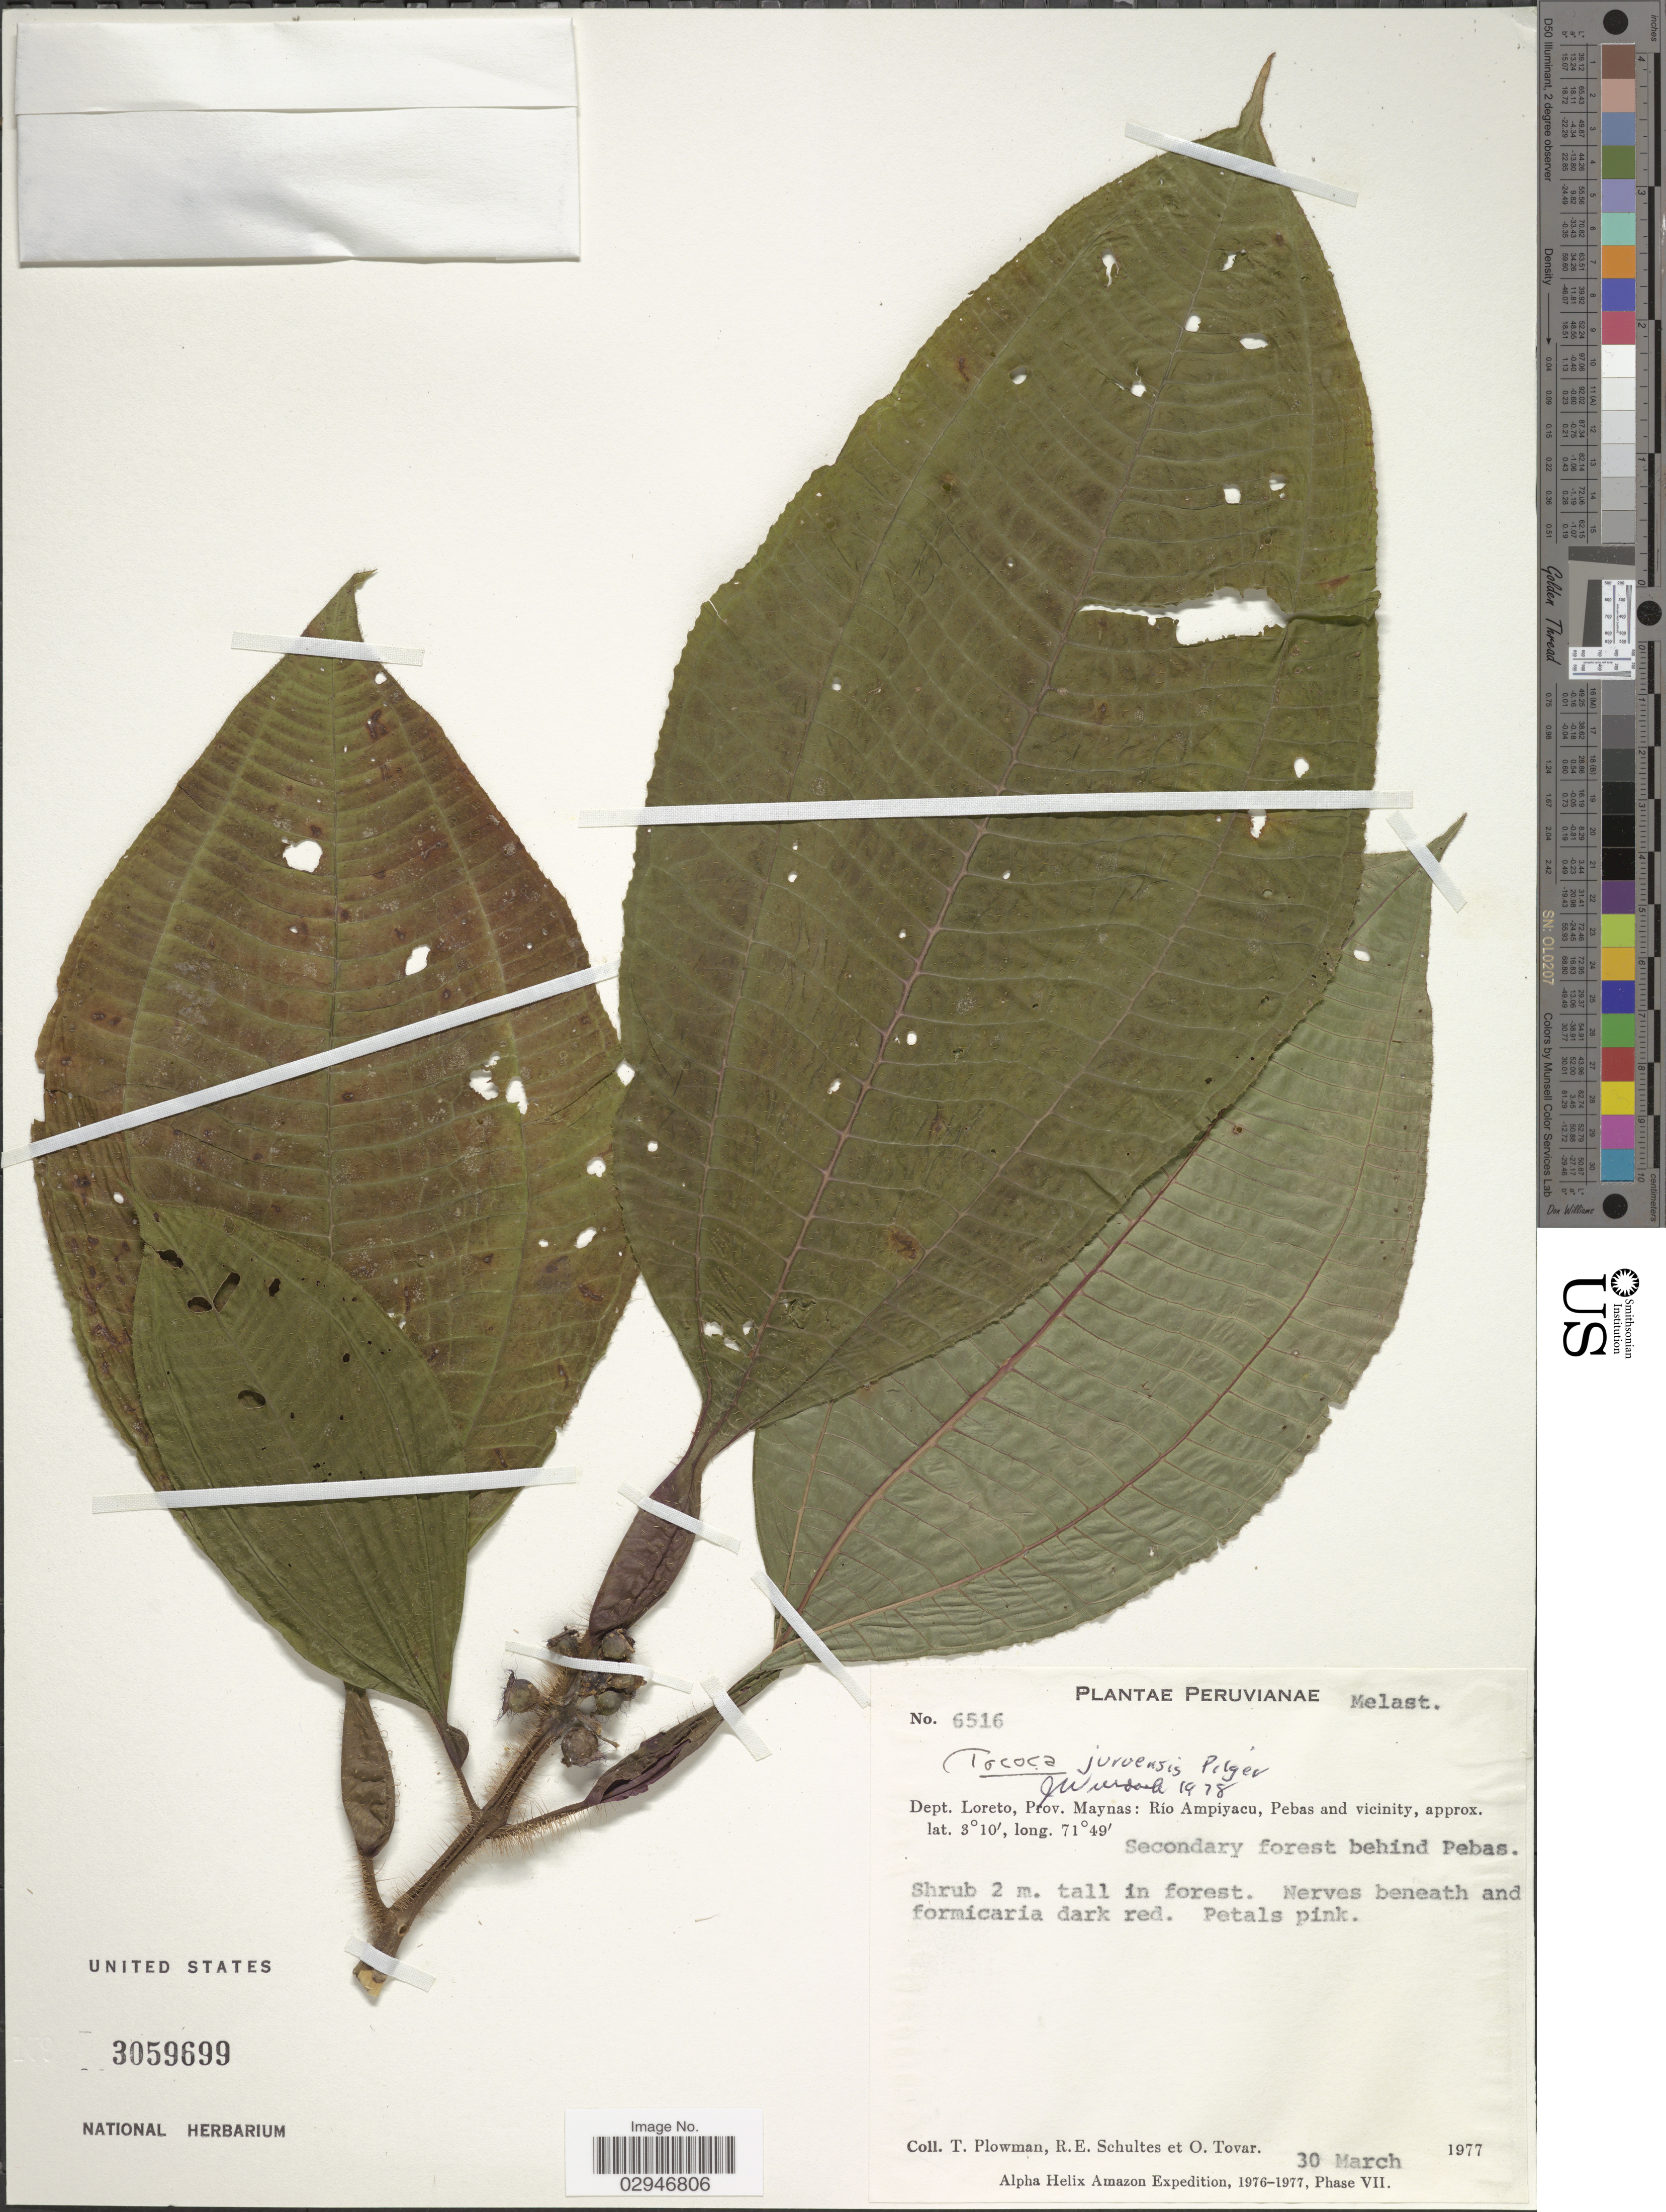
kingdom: Plantae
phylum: Tracheophyta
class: Magnoliopsida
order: Myrtales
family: Melastomataceae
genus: Tococa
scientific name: Tococa juruensis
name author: Pilg.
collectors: T. Plowman, R. E. Schultes & Ó. Tovar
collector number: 6516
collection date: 1977-03-30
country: Peru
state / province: Loreto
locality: Peruvianae. Dept. Loreto, Prov. Maynas: Río Ampiyacu, Pebas and vicinity. Secondary forest behind Pebas.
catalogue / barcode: US 3059699